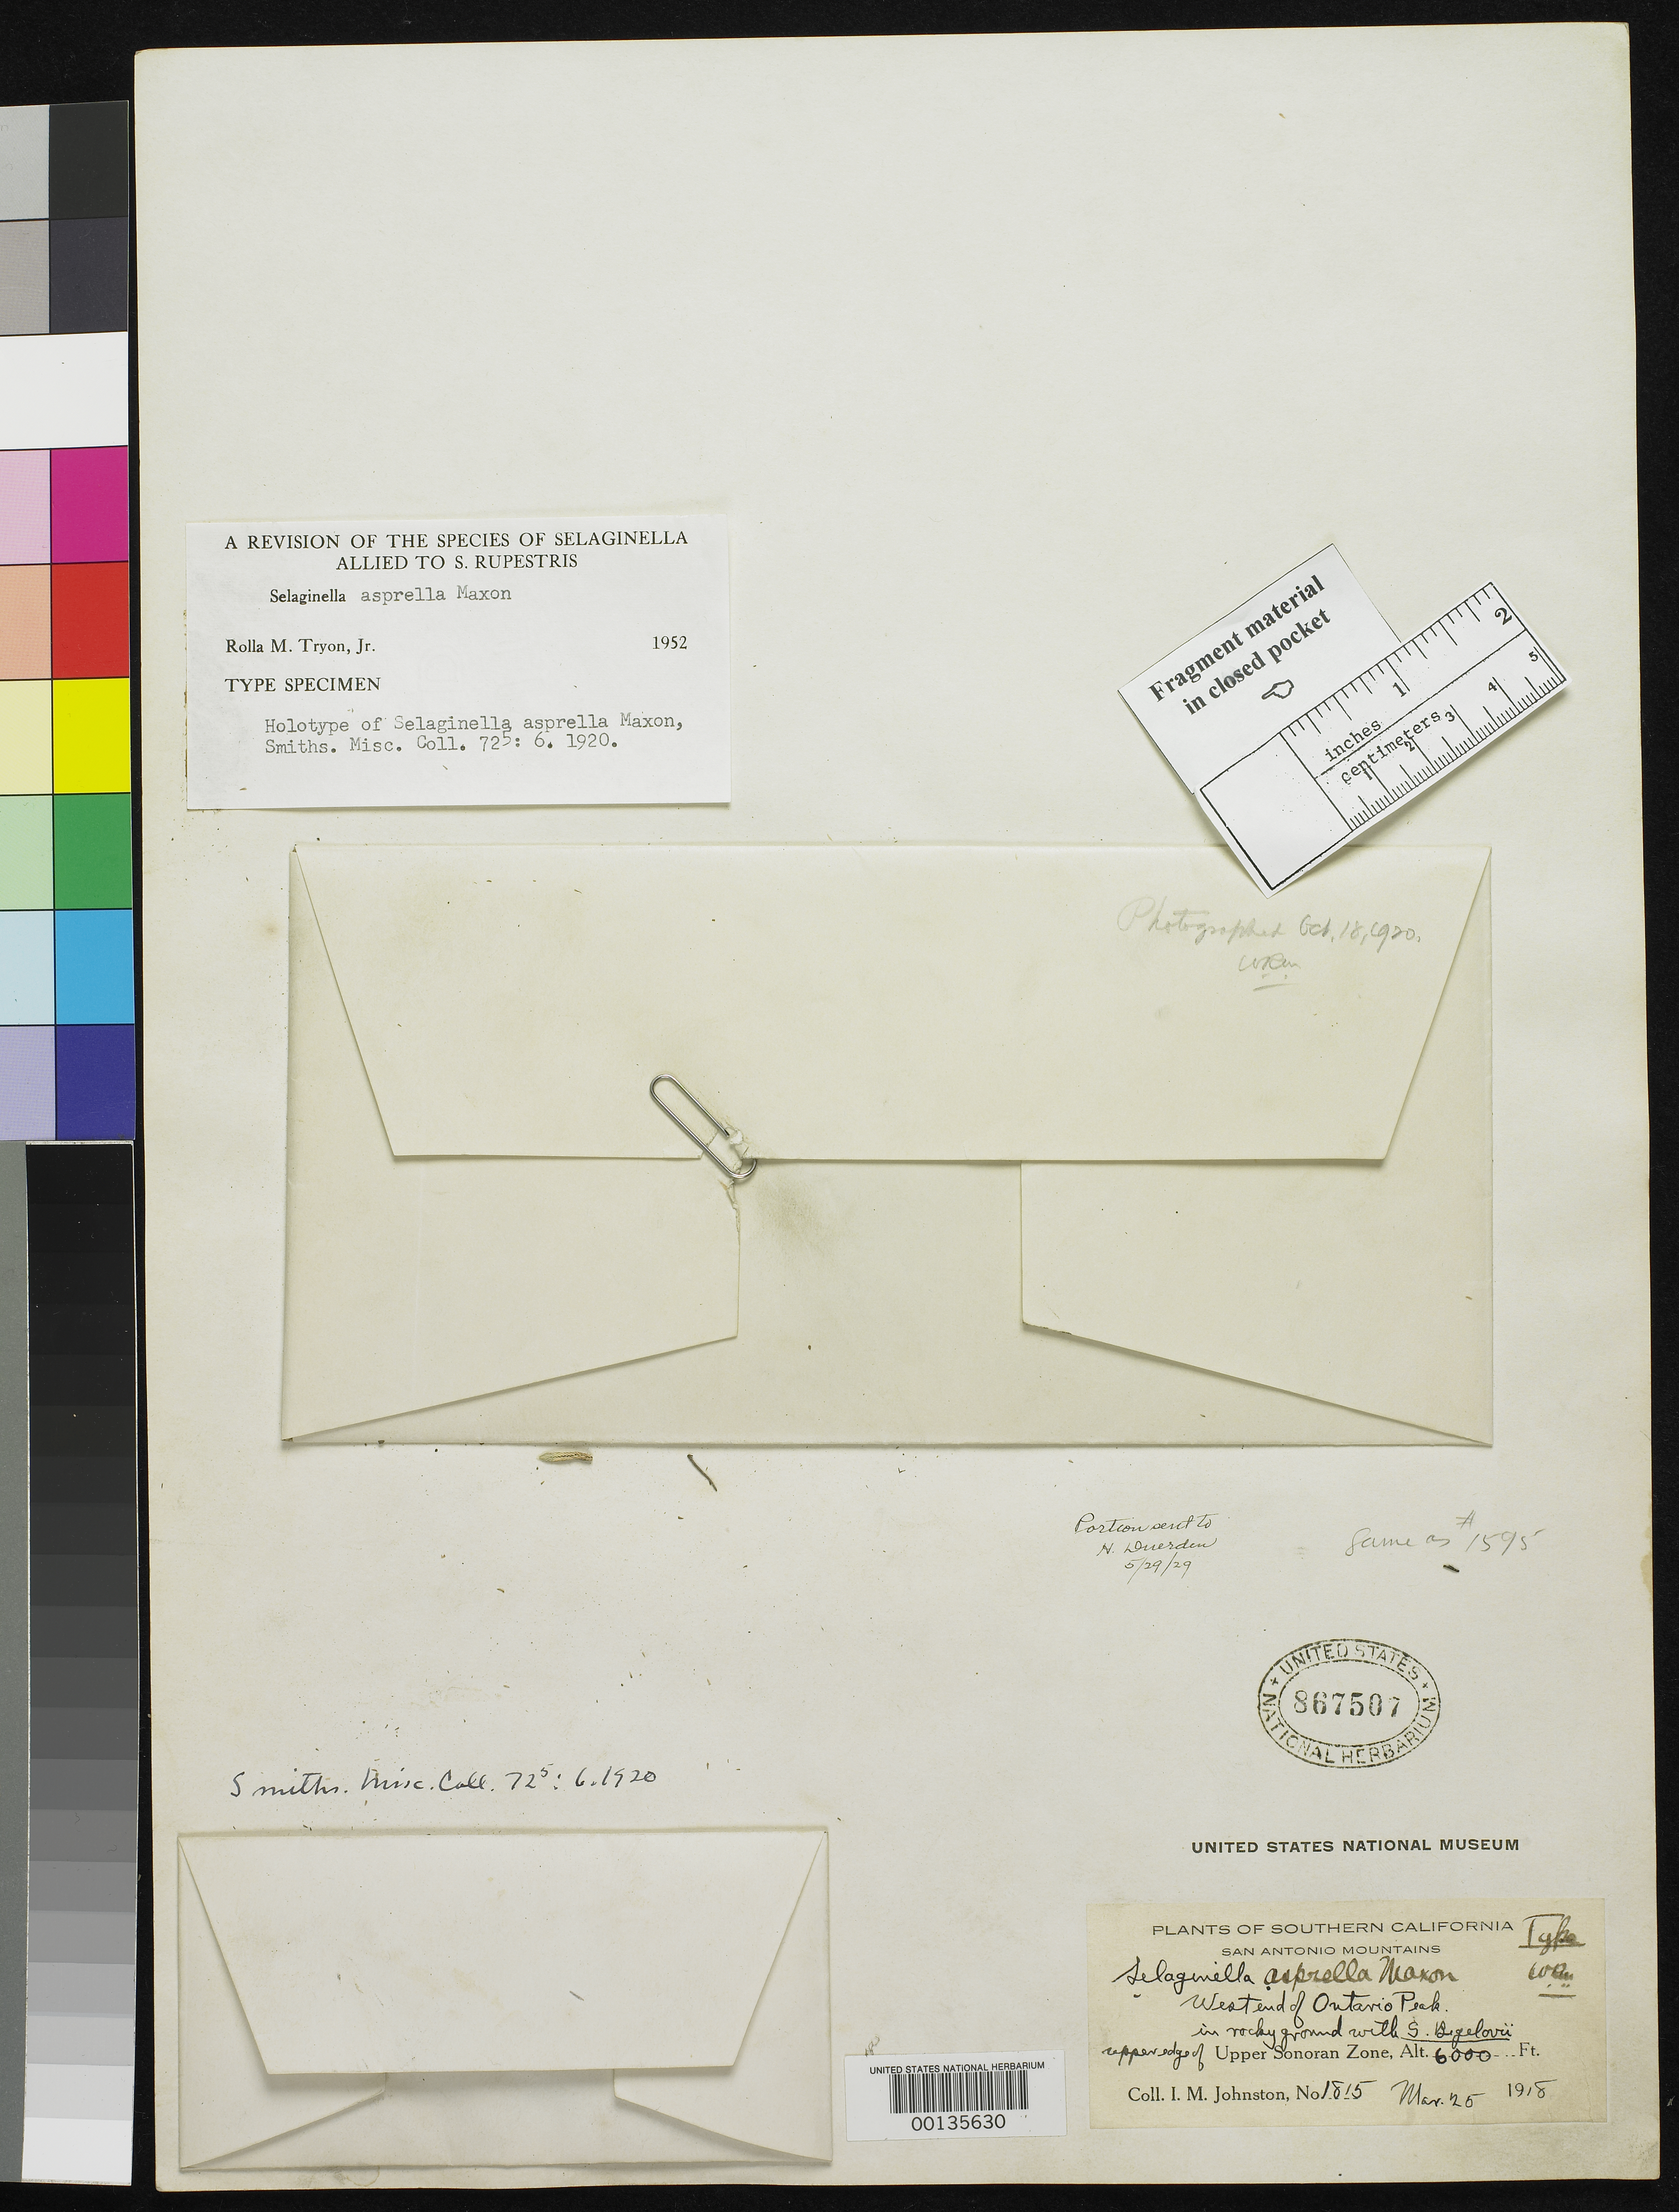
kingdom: Plantae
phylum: Tracheophyta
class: Lycopodiopsida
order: Selaginellales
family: Selaginellaceae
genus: Selaginella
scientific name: Selaginella asprella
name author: Maxon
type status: Holotype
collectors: I.M. Johnston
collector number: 1815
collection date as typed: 25 Mar 1918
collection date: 1918-03-25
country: United States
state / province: California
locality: San Antonio Mountains, W end of Ontario Peak, upper slope of Upper Sonoran Zone.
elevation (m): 1829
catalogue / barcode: US 867507